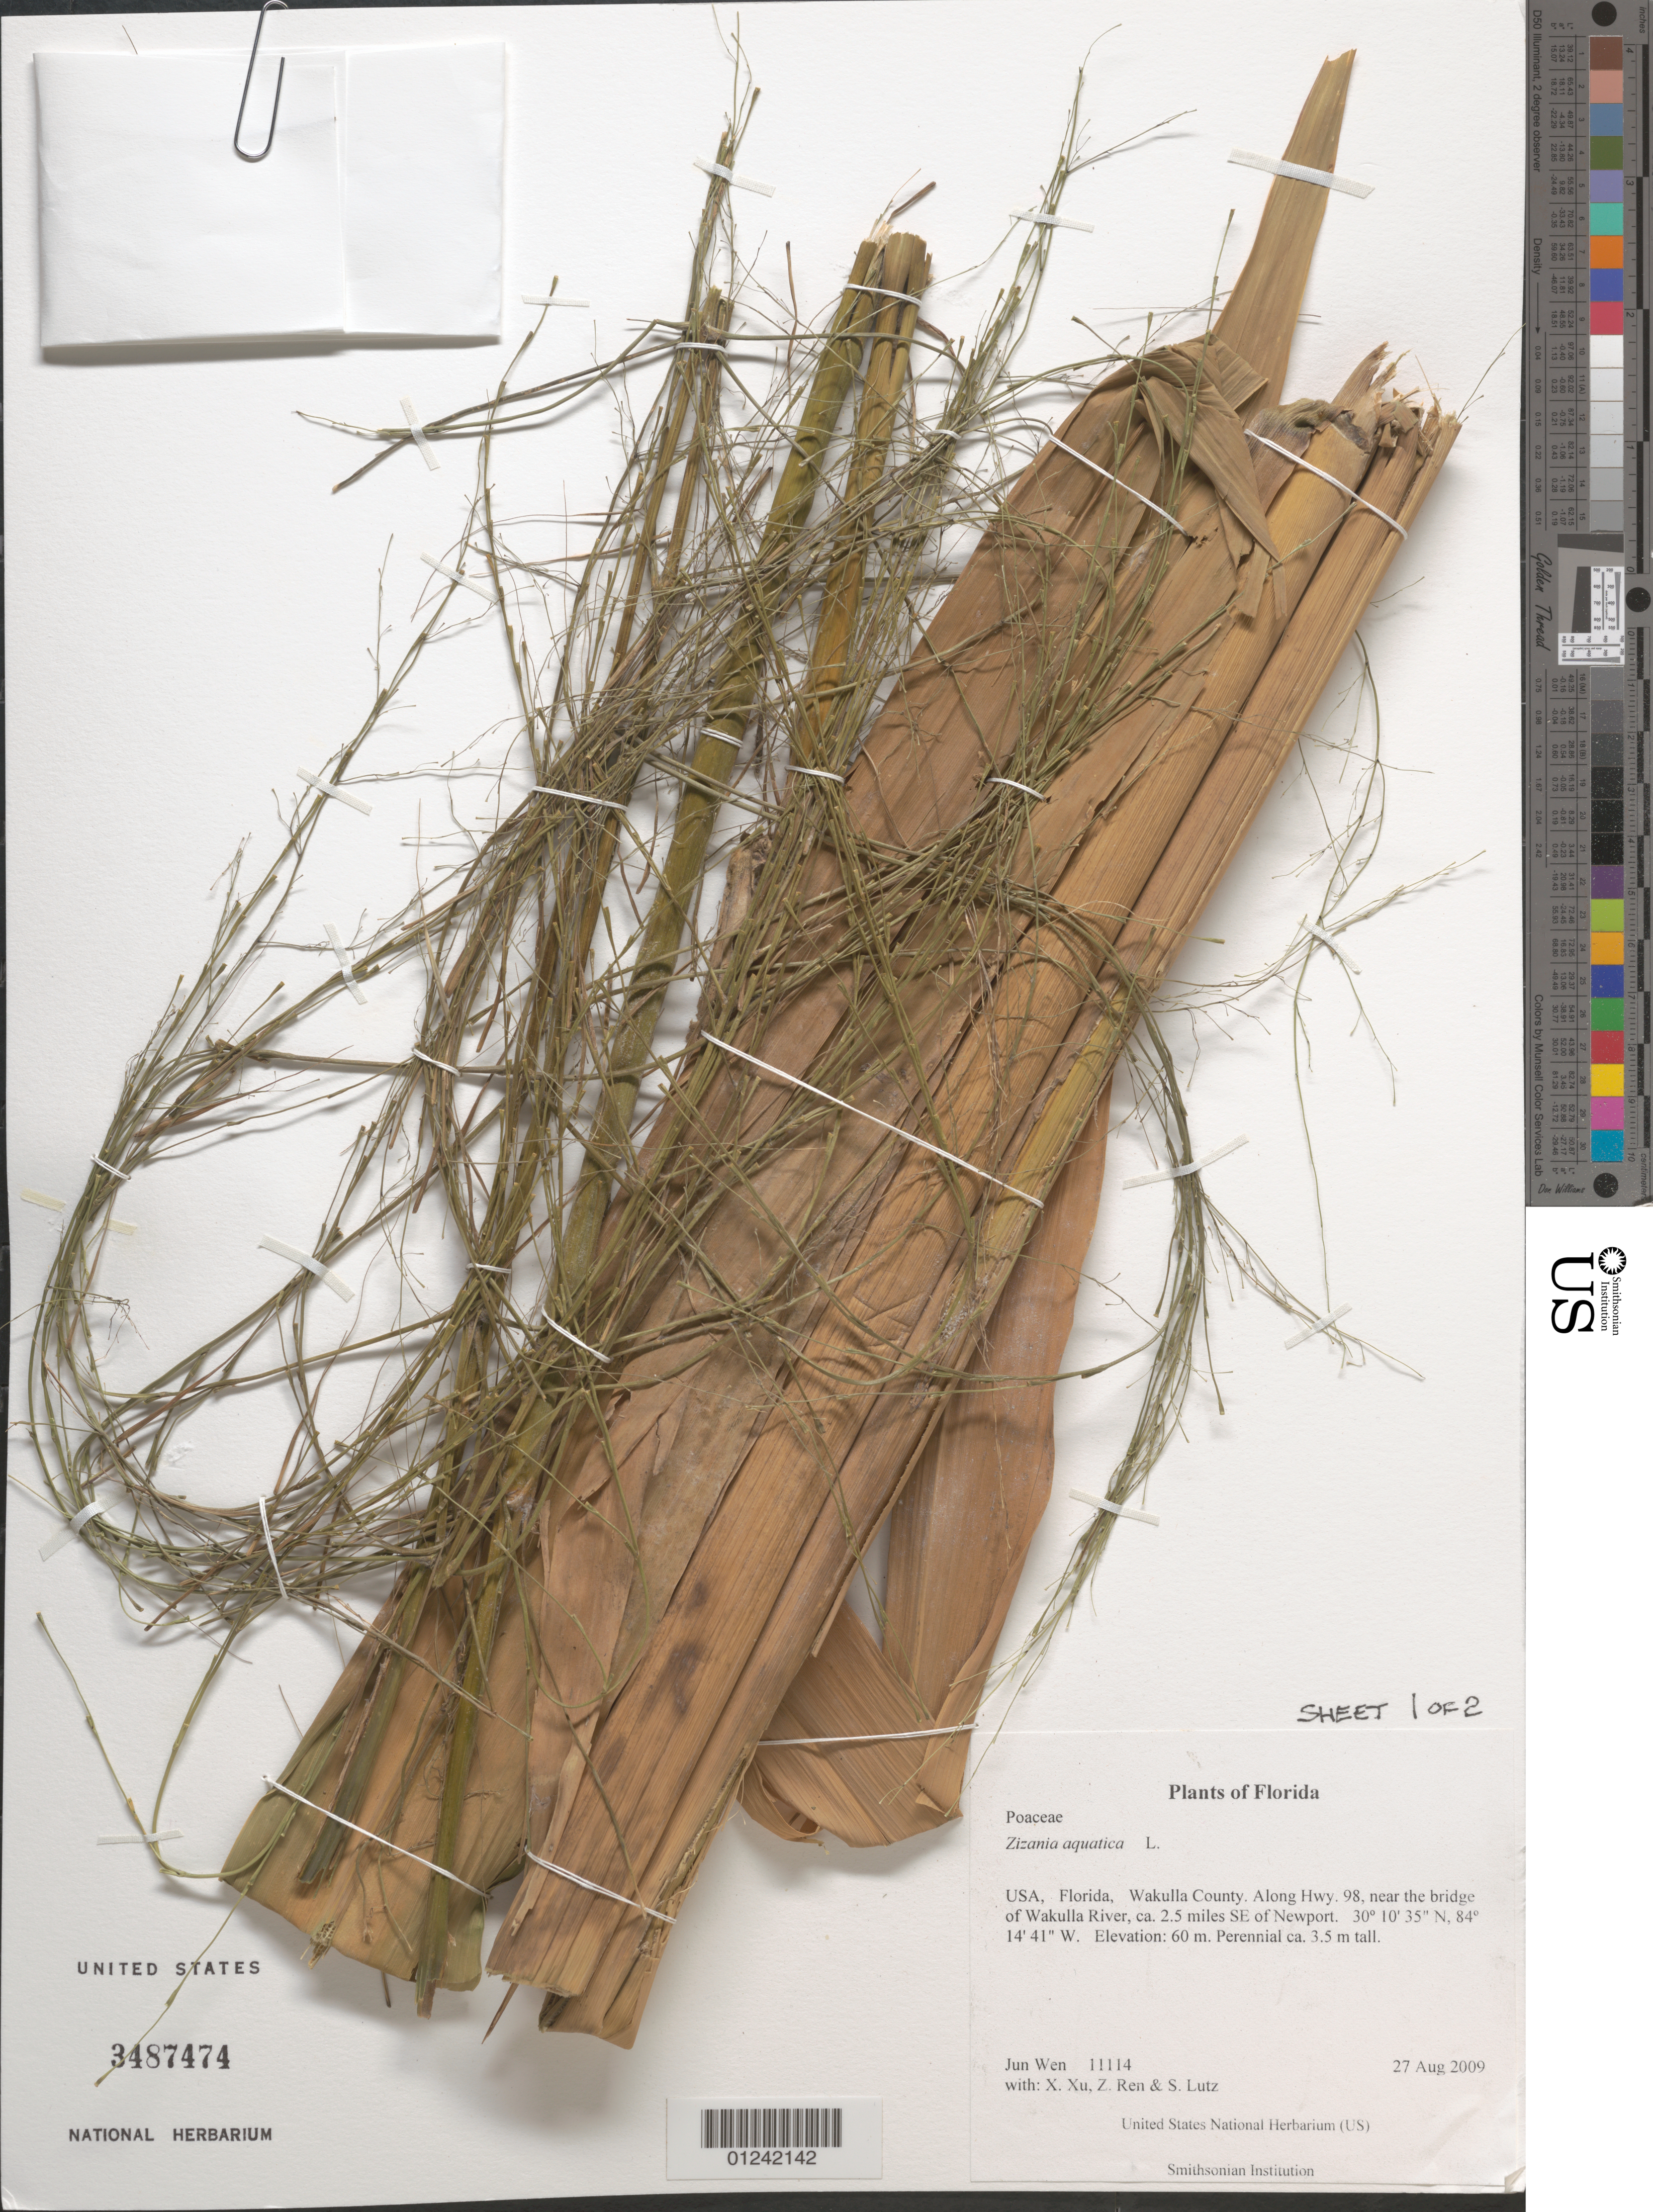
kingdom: Plantae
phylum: Tracheophyta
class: Liliopsida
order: Poales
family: Poaceae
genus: Zizania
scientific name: Zizania aquatica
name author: L.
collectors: J. Wen, X. Xu, Z. Ren & S. Lutz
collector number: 11114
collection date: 2009-08-27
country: United States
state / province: Florida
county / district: Wakulla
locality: Along Hwy. 98, near the bridge of Wakulla River, ca. 2.5 miles SE of Newport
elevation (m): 60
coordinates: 30 10 35.3 N, 84 14 40.9 W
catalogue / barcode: US 3487474